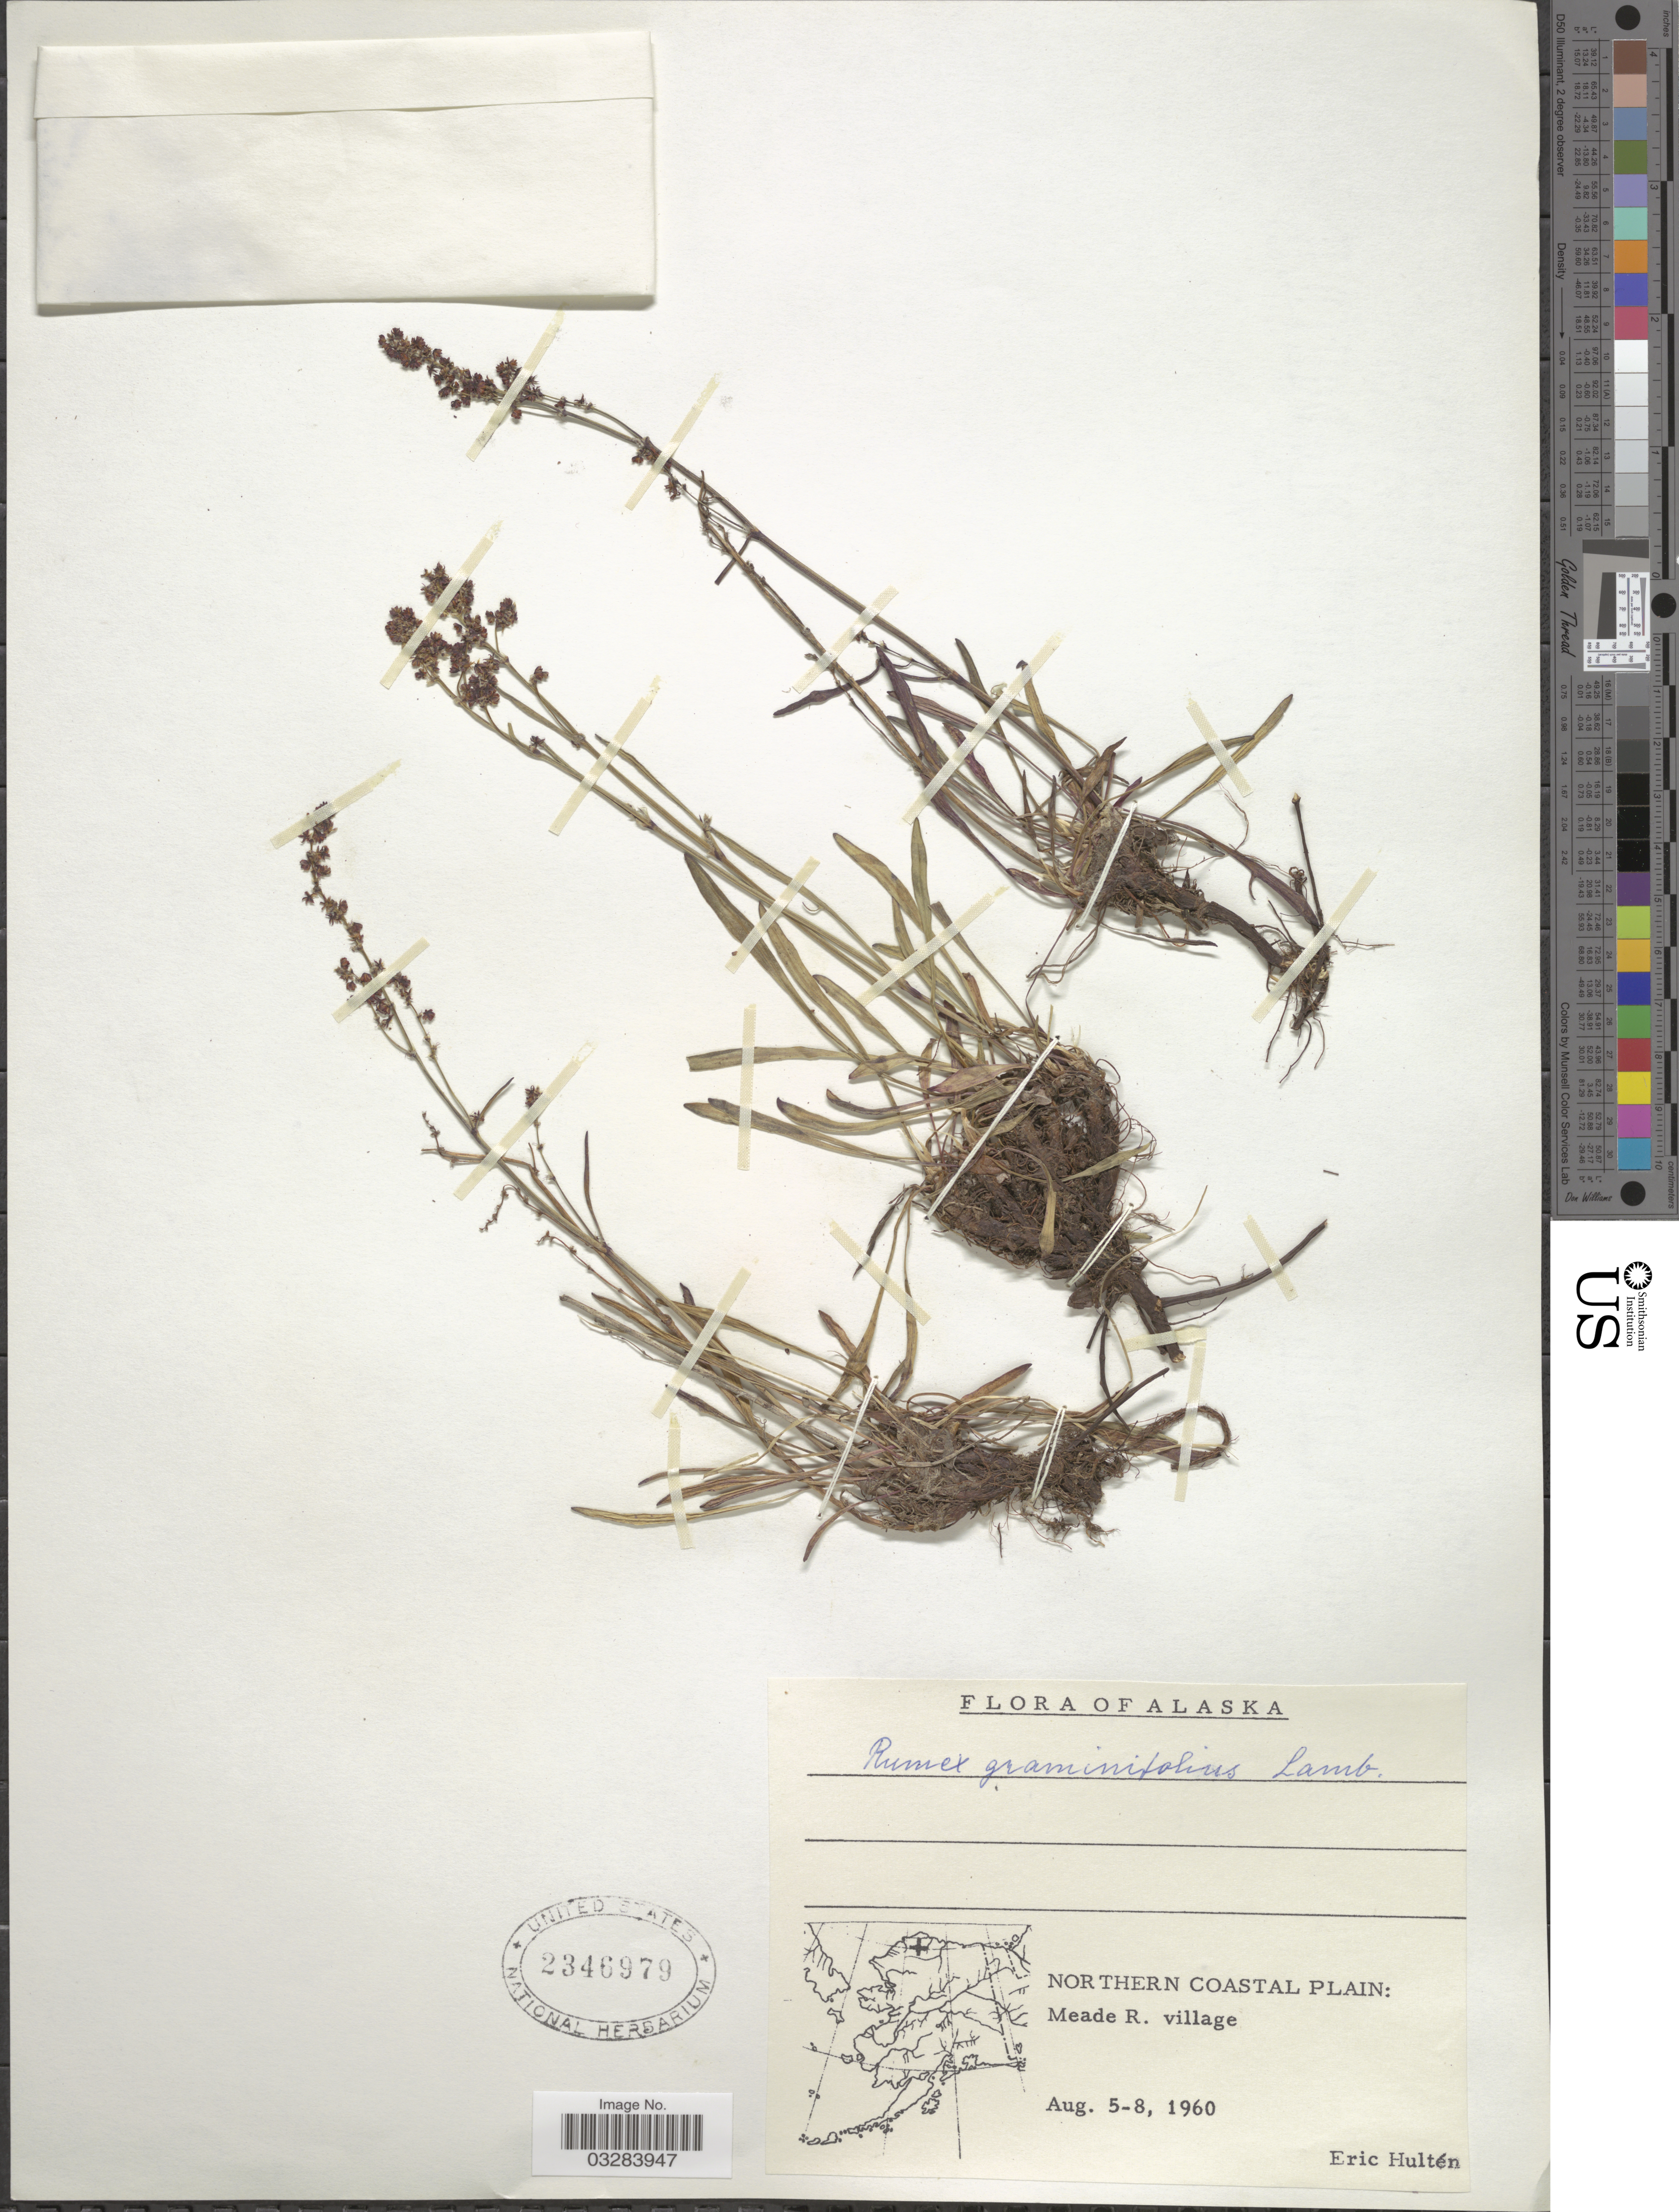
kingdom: Plantae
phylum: Tracheophyta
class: Magnoliopsida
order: Caryophyllales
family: Polygonaceae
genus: Rumex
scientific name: Rumex graminifolius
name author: Rudolph ex Lamb.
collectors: E. G. Hultén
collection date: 1960-08-05/1960-08-08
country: United States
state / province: Alaska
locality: Northern Coastal Plain: Meade R. village.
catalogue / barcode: US 2346979